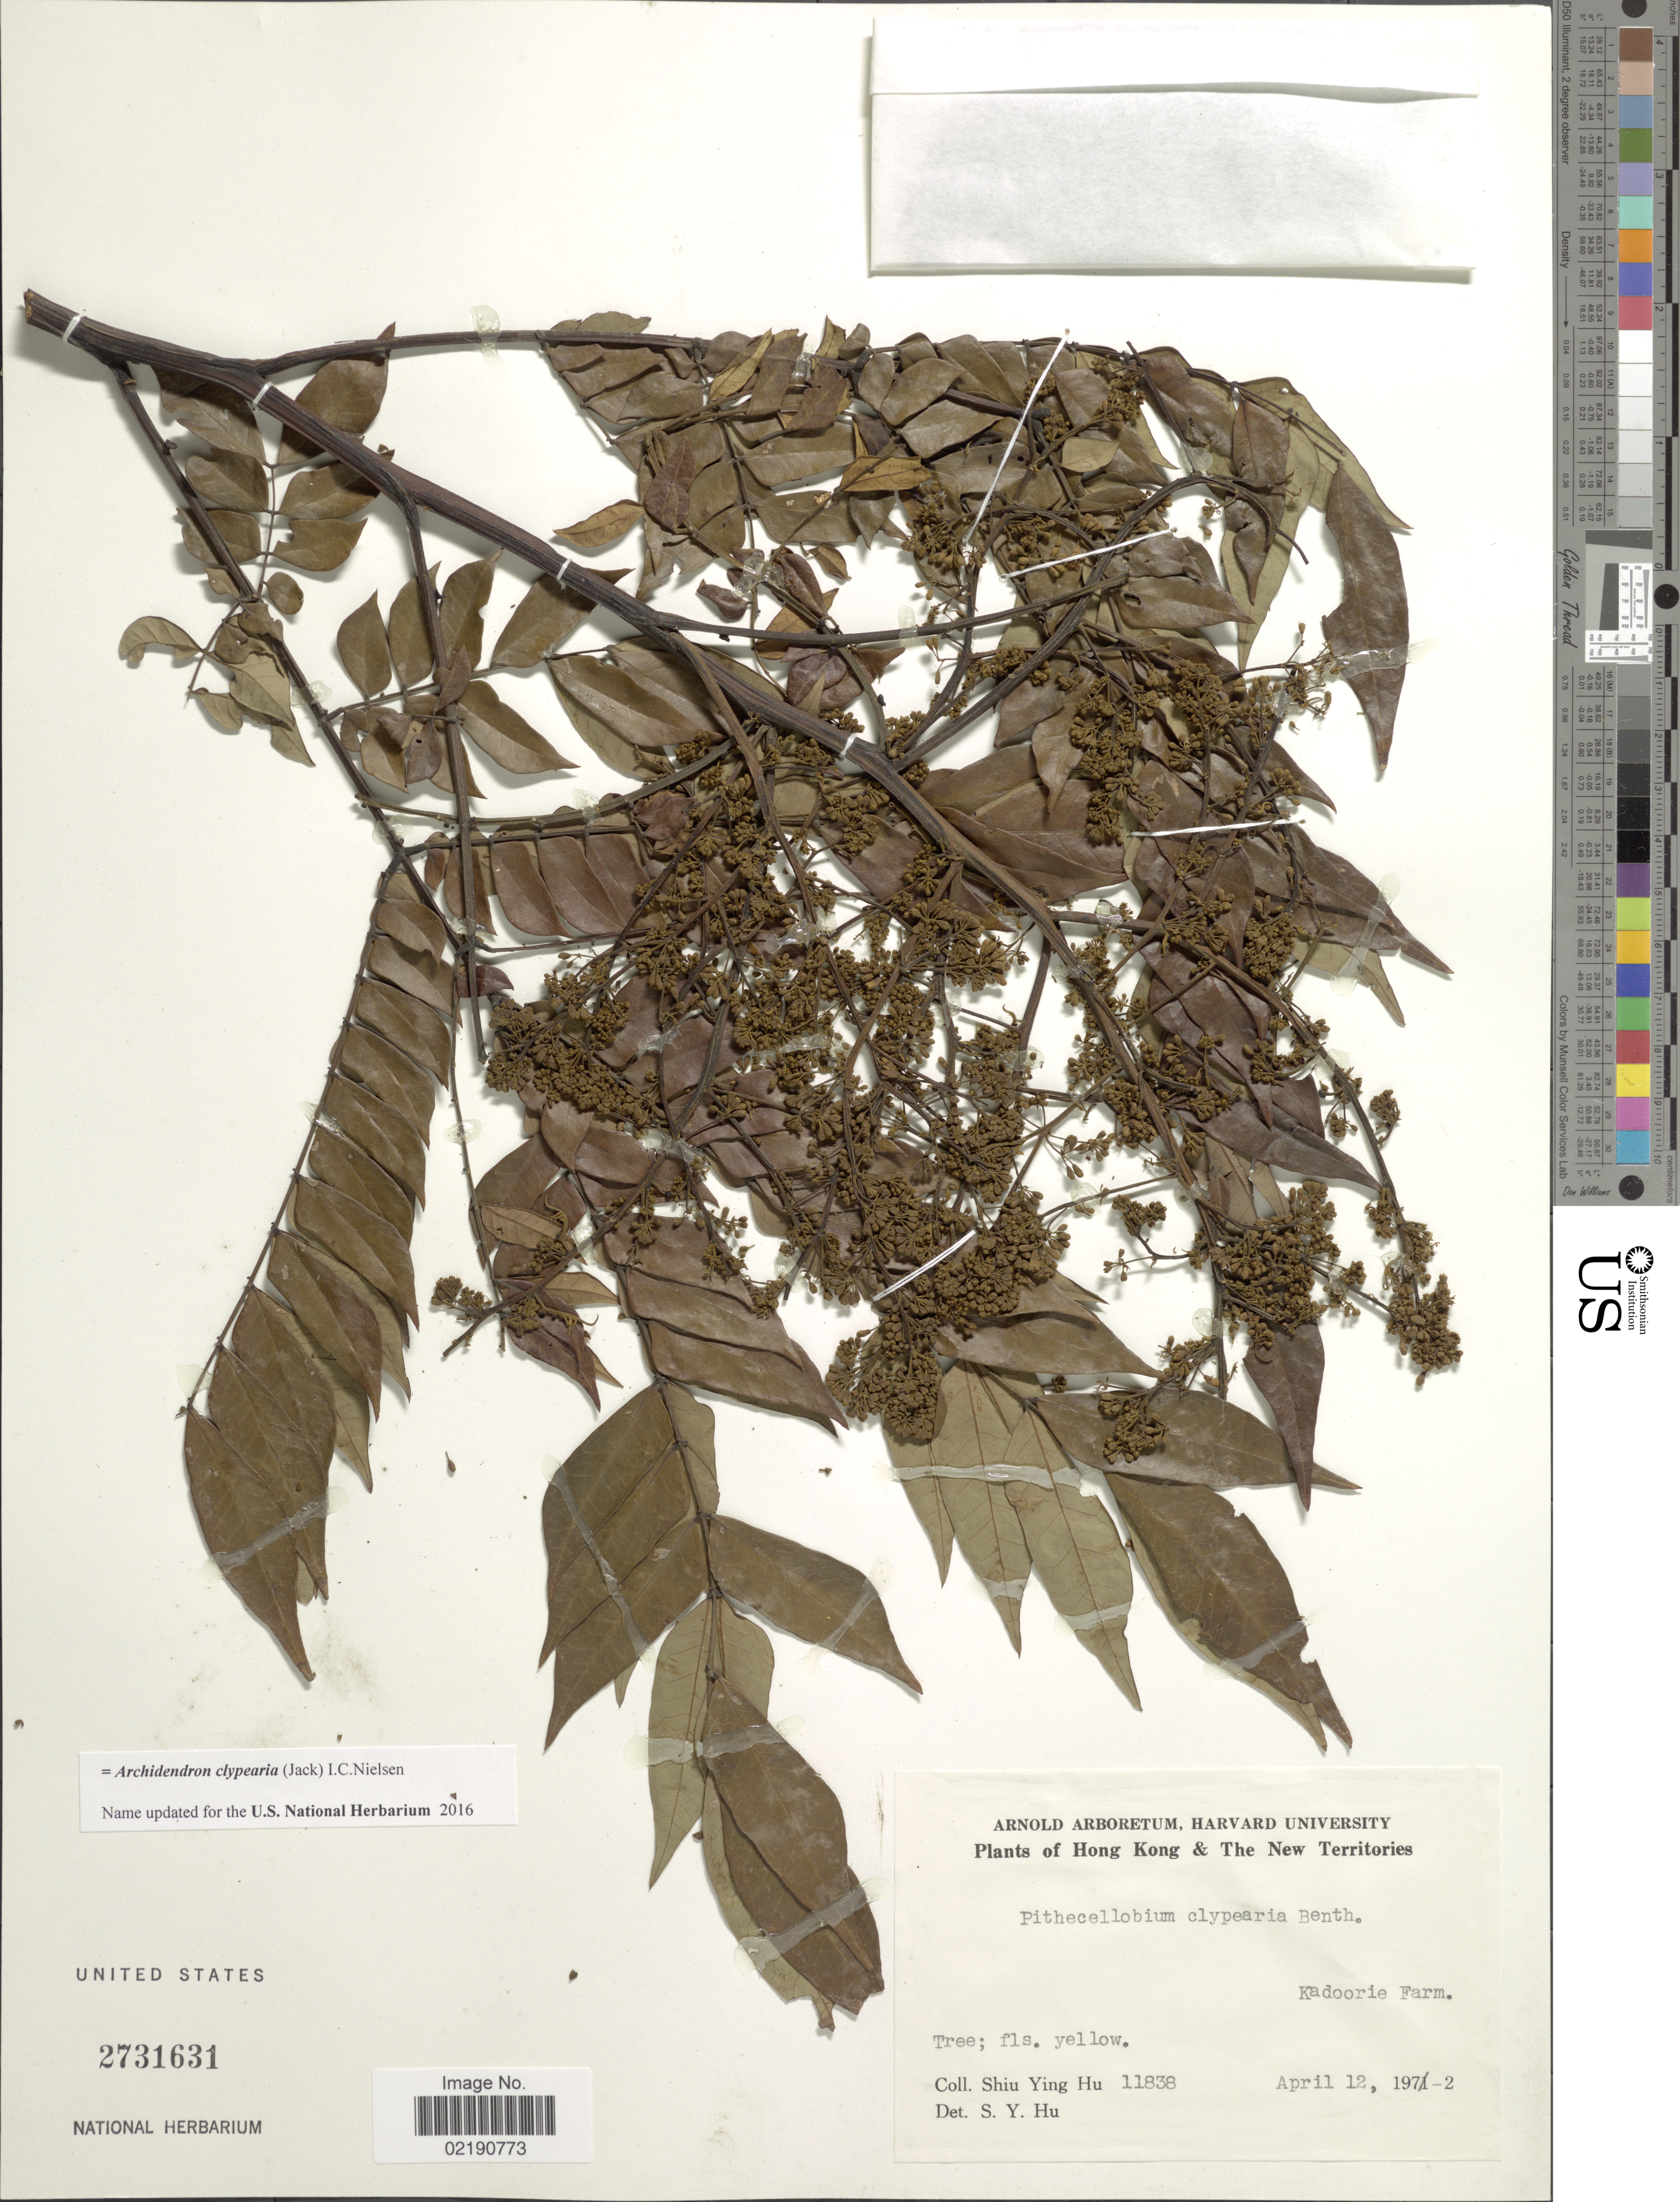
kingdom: Plantae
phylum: Tracheophyta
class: Magnoliopsida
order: Fabales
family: Fabaceae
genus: Archidendron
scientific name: Archidendron clypearia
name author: (Jack) I.C. Nielsen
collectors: S. Y. Hu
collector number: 11838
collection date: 1972-04-12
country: China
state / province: Hong Kong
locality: The New Territories, Kadoorie Farm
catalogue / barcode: US 2731631